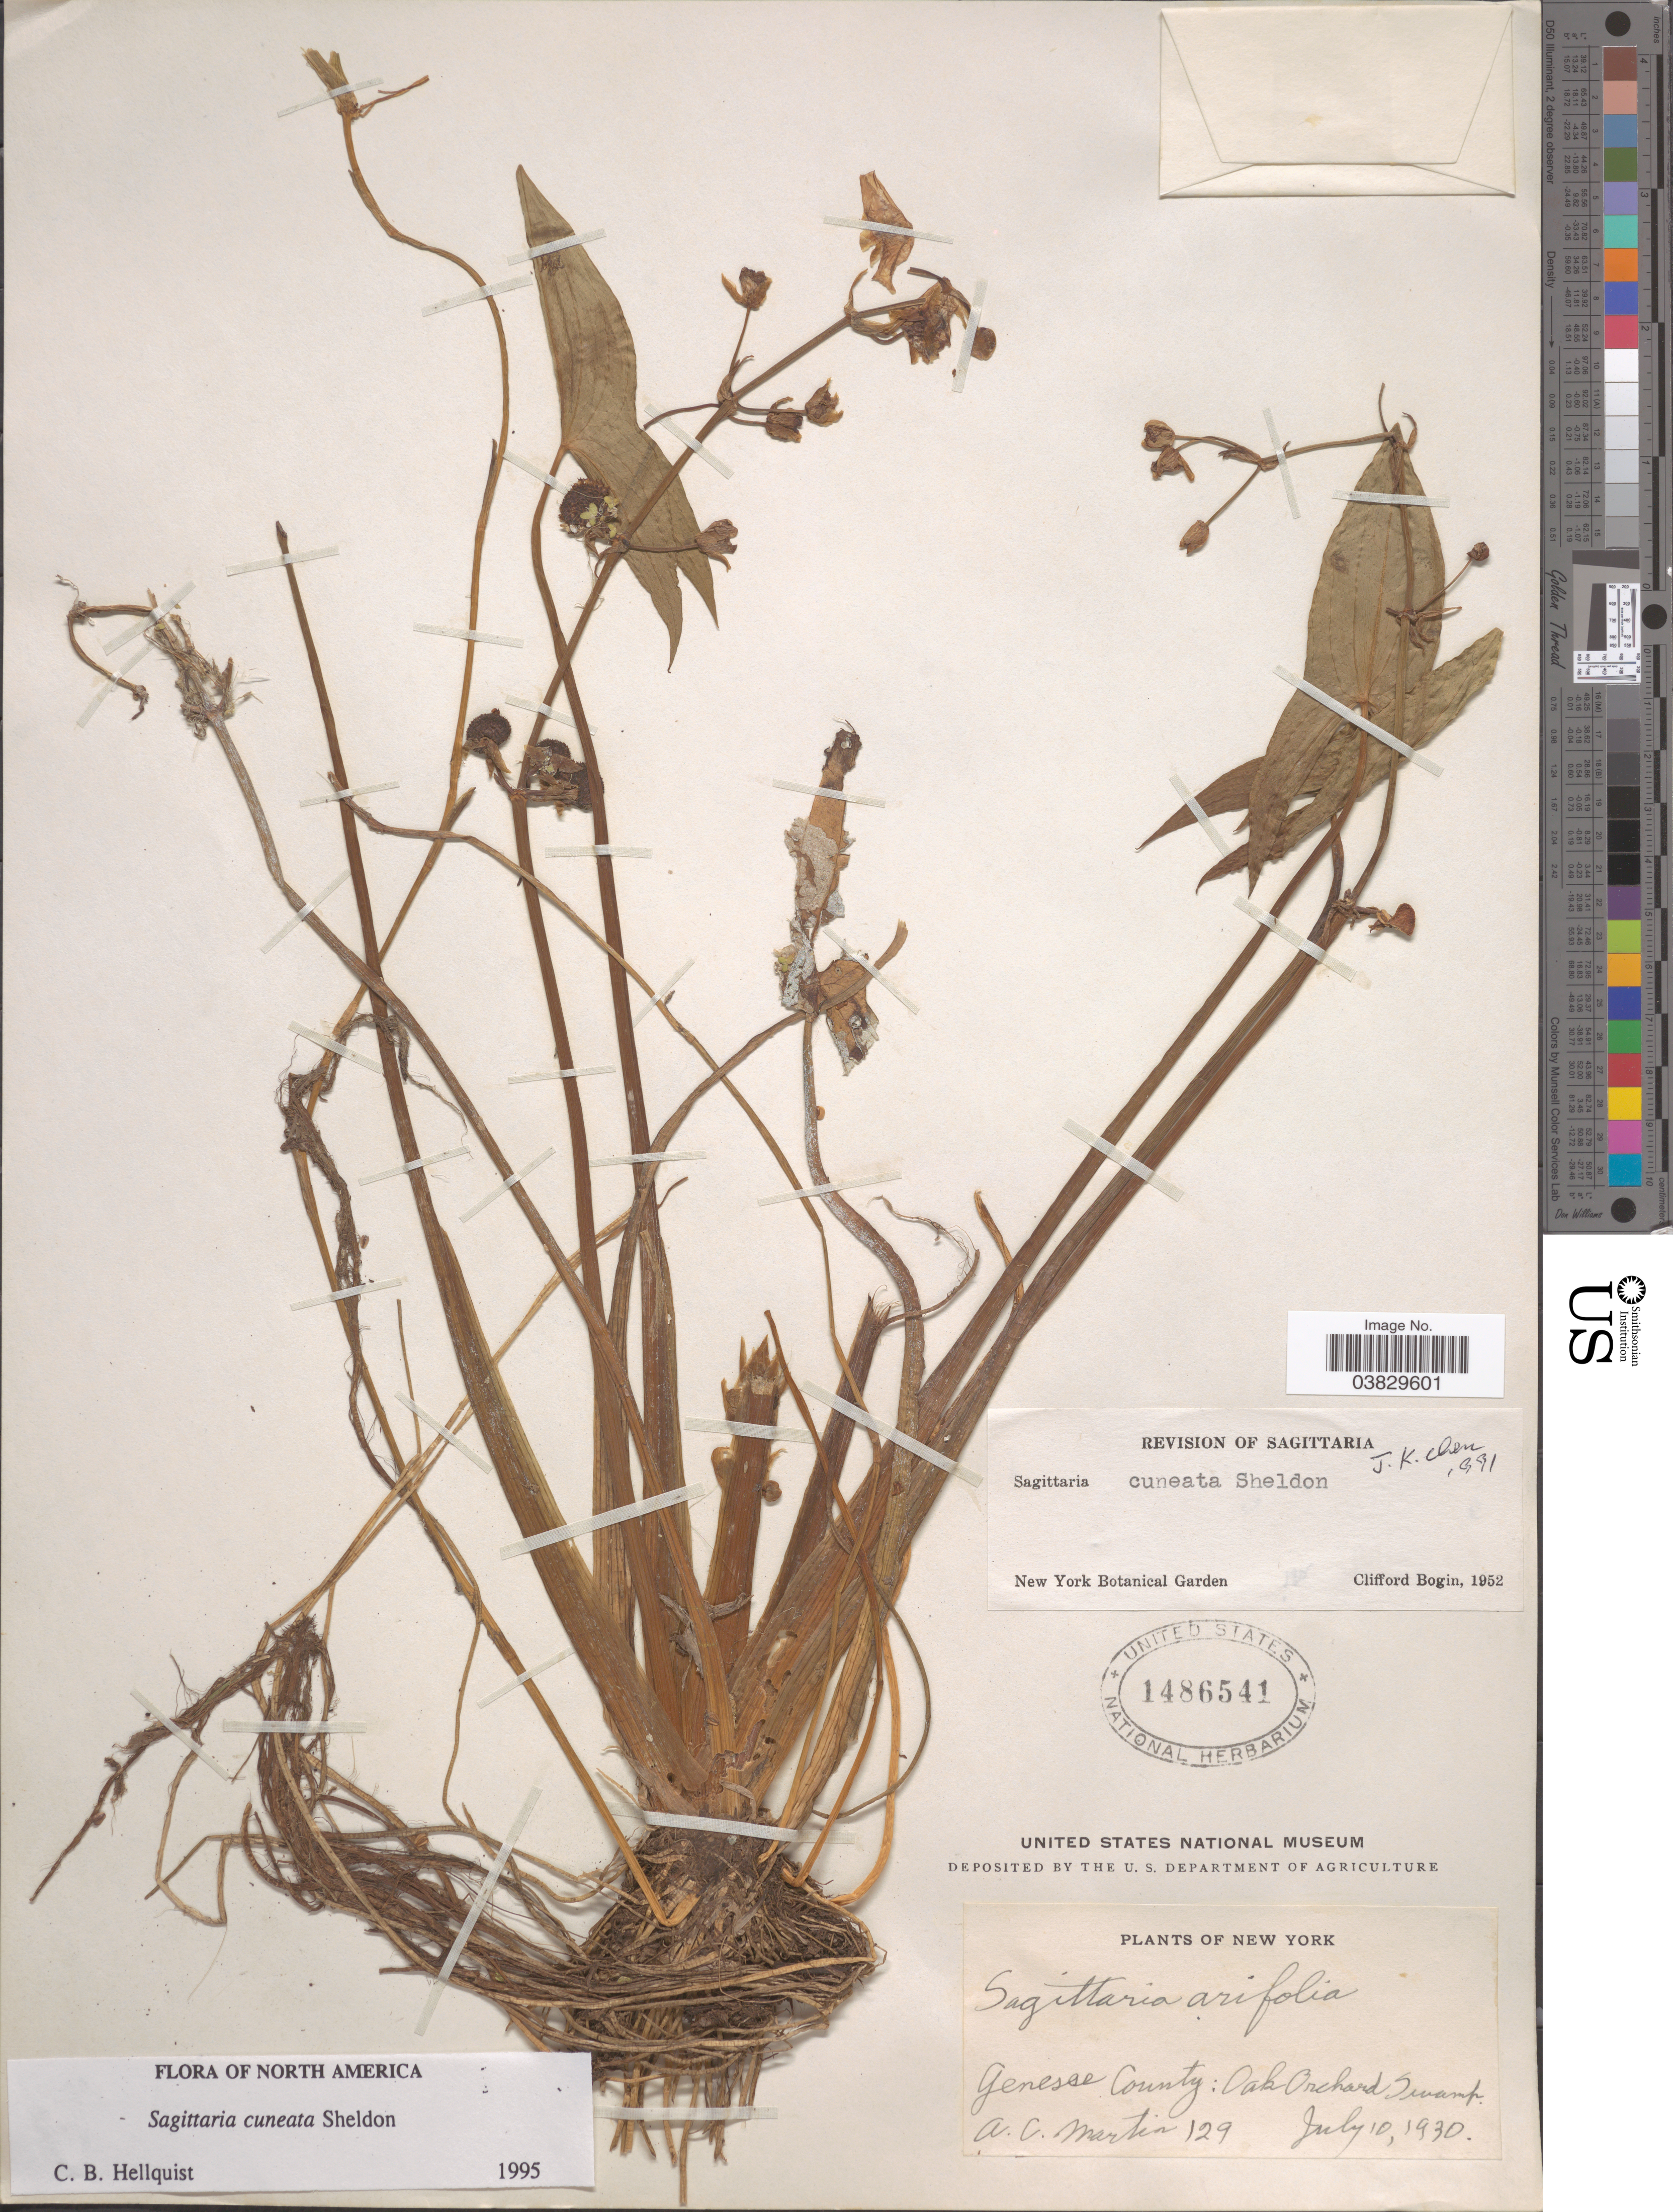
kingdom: Plantae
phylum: Tracheophyta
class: Liliopsida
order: Alismatales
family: Alismataceae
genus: Sagittaria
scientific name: Sagittaria cuneata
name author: E. Sheld.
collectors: A. C. Martin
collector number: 129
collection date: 1930-07-10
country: United States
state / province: New York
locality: Genesee County: Oak Orchard Swamp.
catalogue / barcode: US 1486541